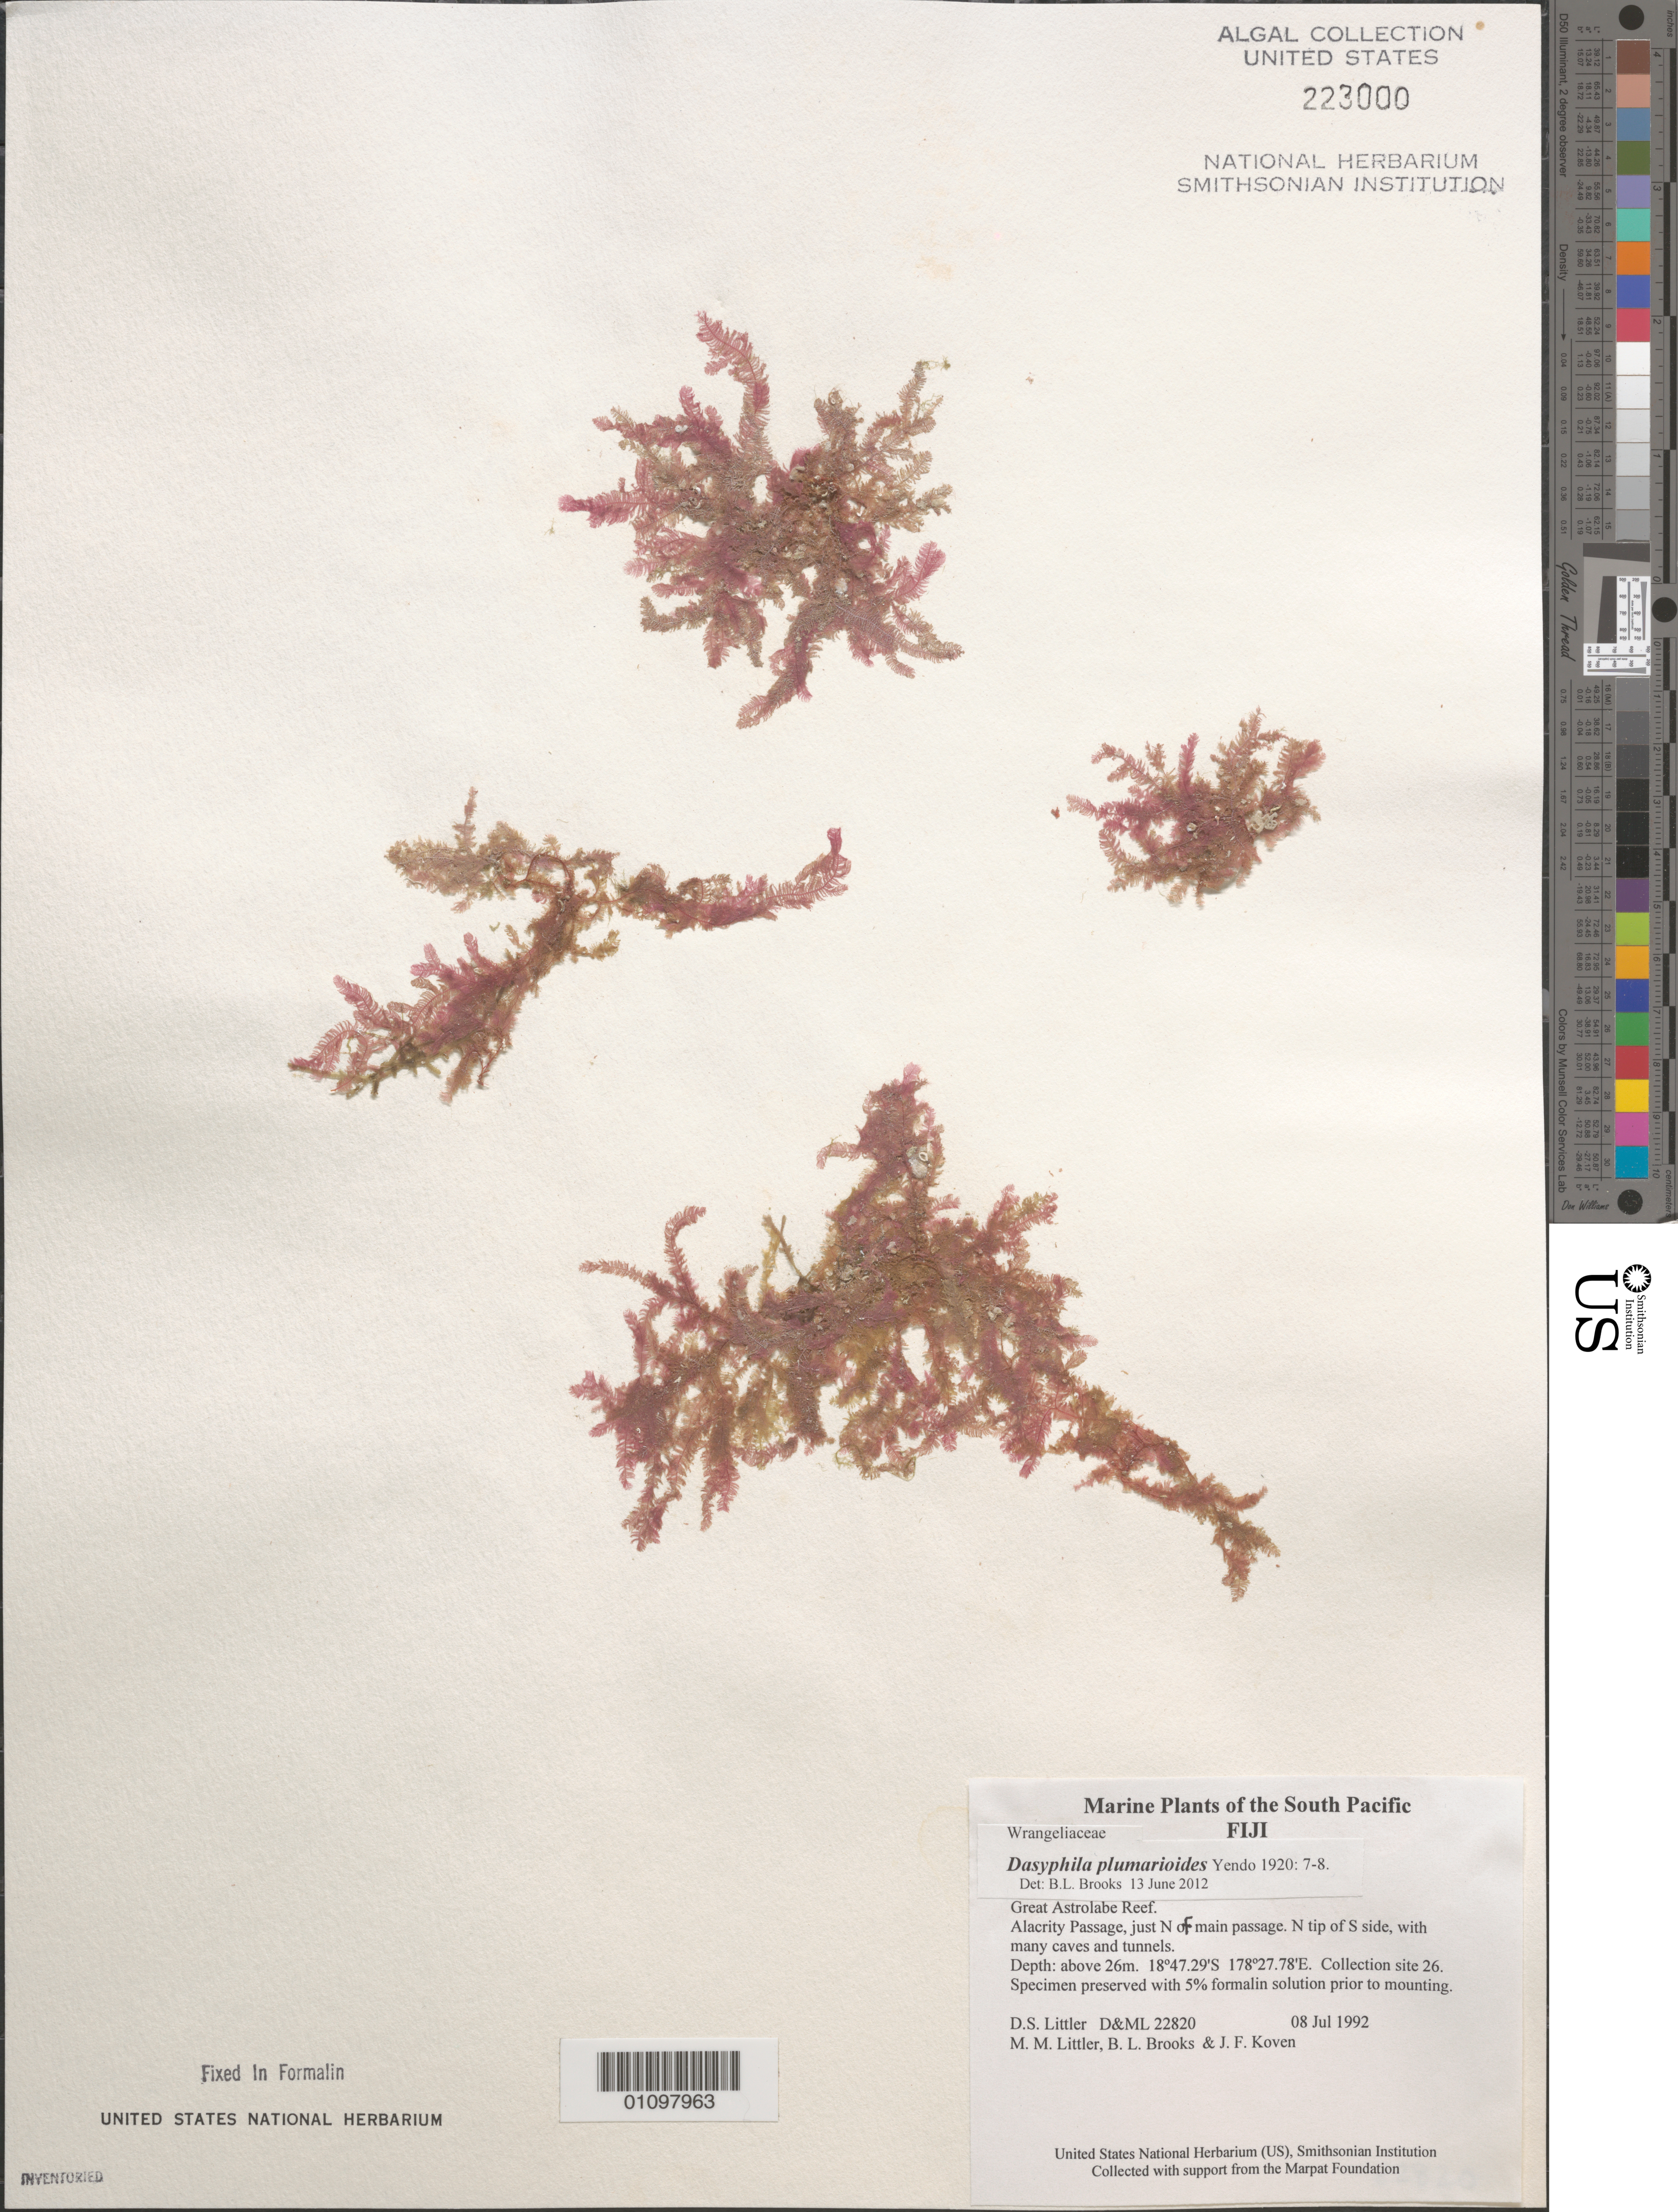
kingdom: Plantae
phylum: Rhodophyta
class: Florideophyceae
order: Ceramiales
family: Ceramiaceae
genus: Dasyphila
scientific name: Dasyphila plumarioides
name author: Yendo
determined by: Brooks, B. L., (BOT), Smithsonian Institution - National Museum of Natural History (UNITED STATES)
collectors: D. S. Littler, M. M. Littler, B. Brooks & J. Koven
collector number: D&ML 22820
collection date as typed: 08 Jul 1992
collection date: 1992-07-08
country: Fiji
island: Great Astrolabe Reef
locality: Great Astrolabe Reef, Alacrity Passage, just north of main passage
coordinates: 18 47.29'S, 178 27.78'E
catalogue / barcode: US 223000